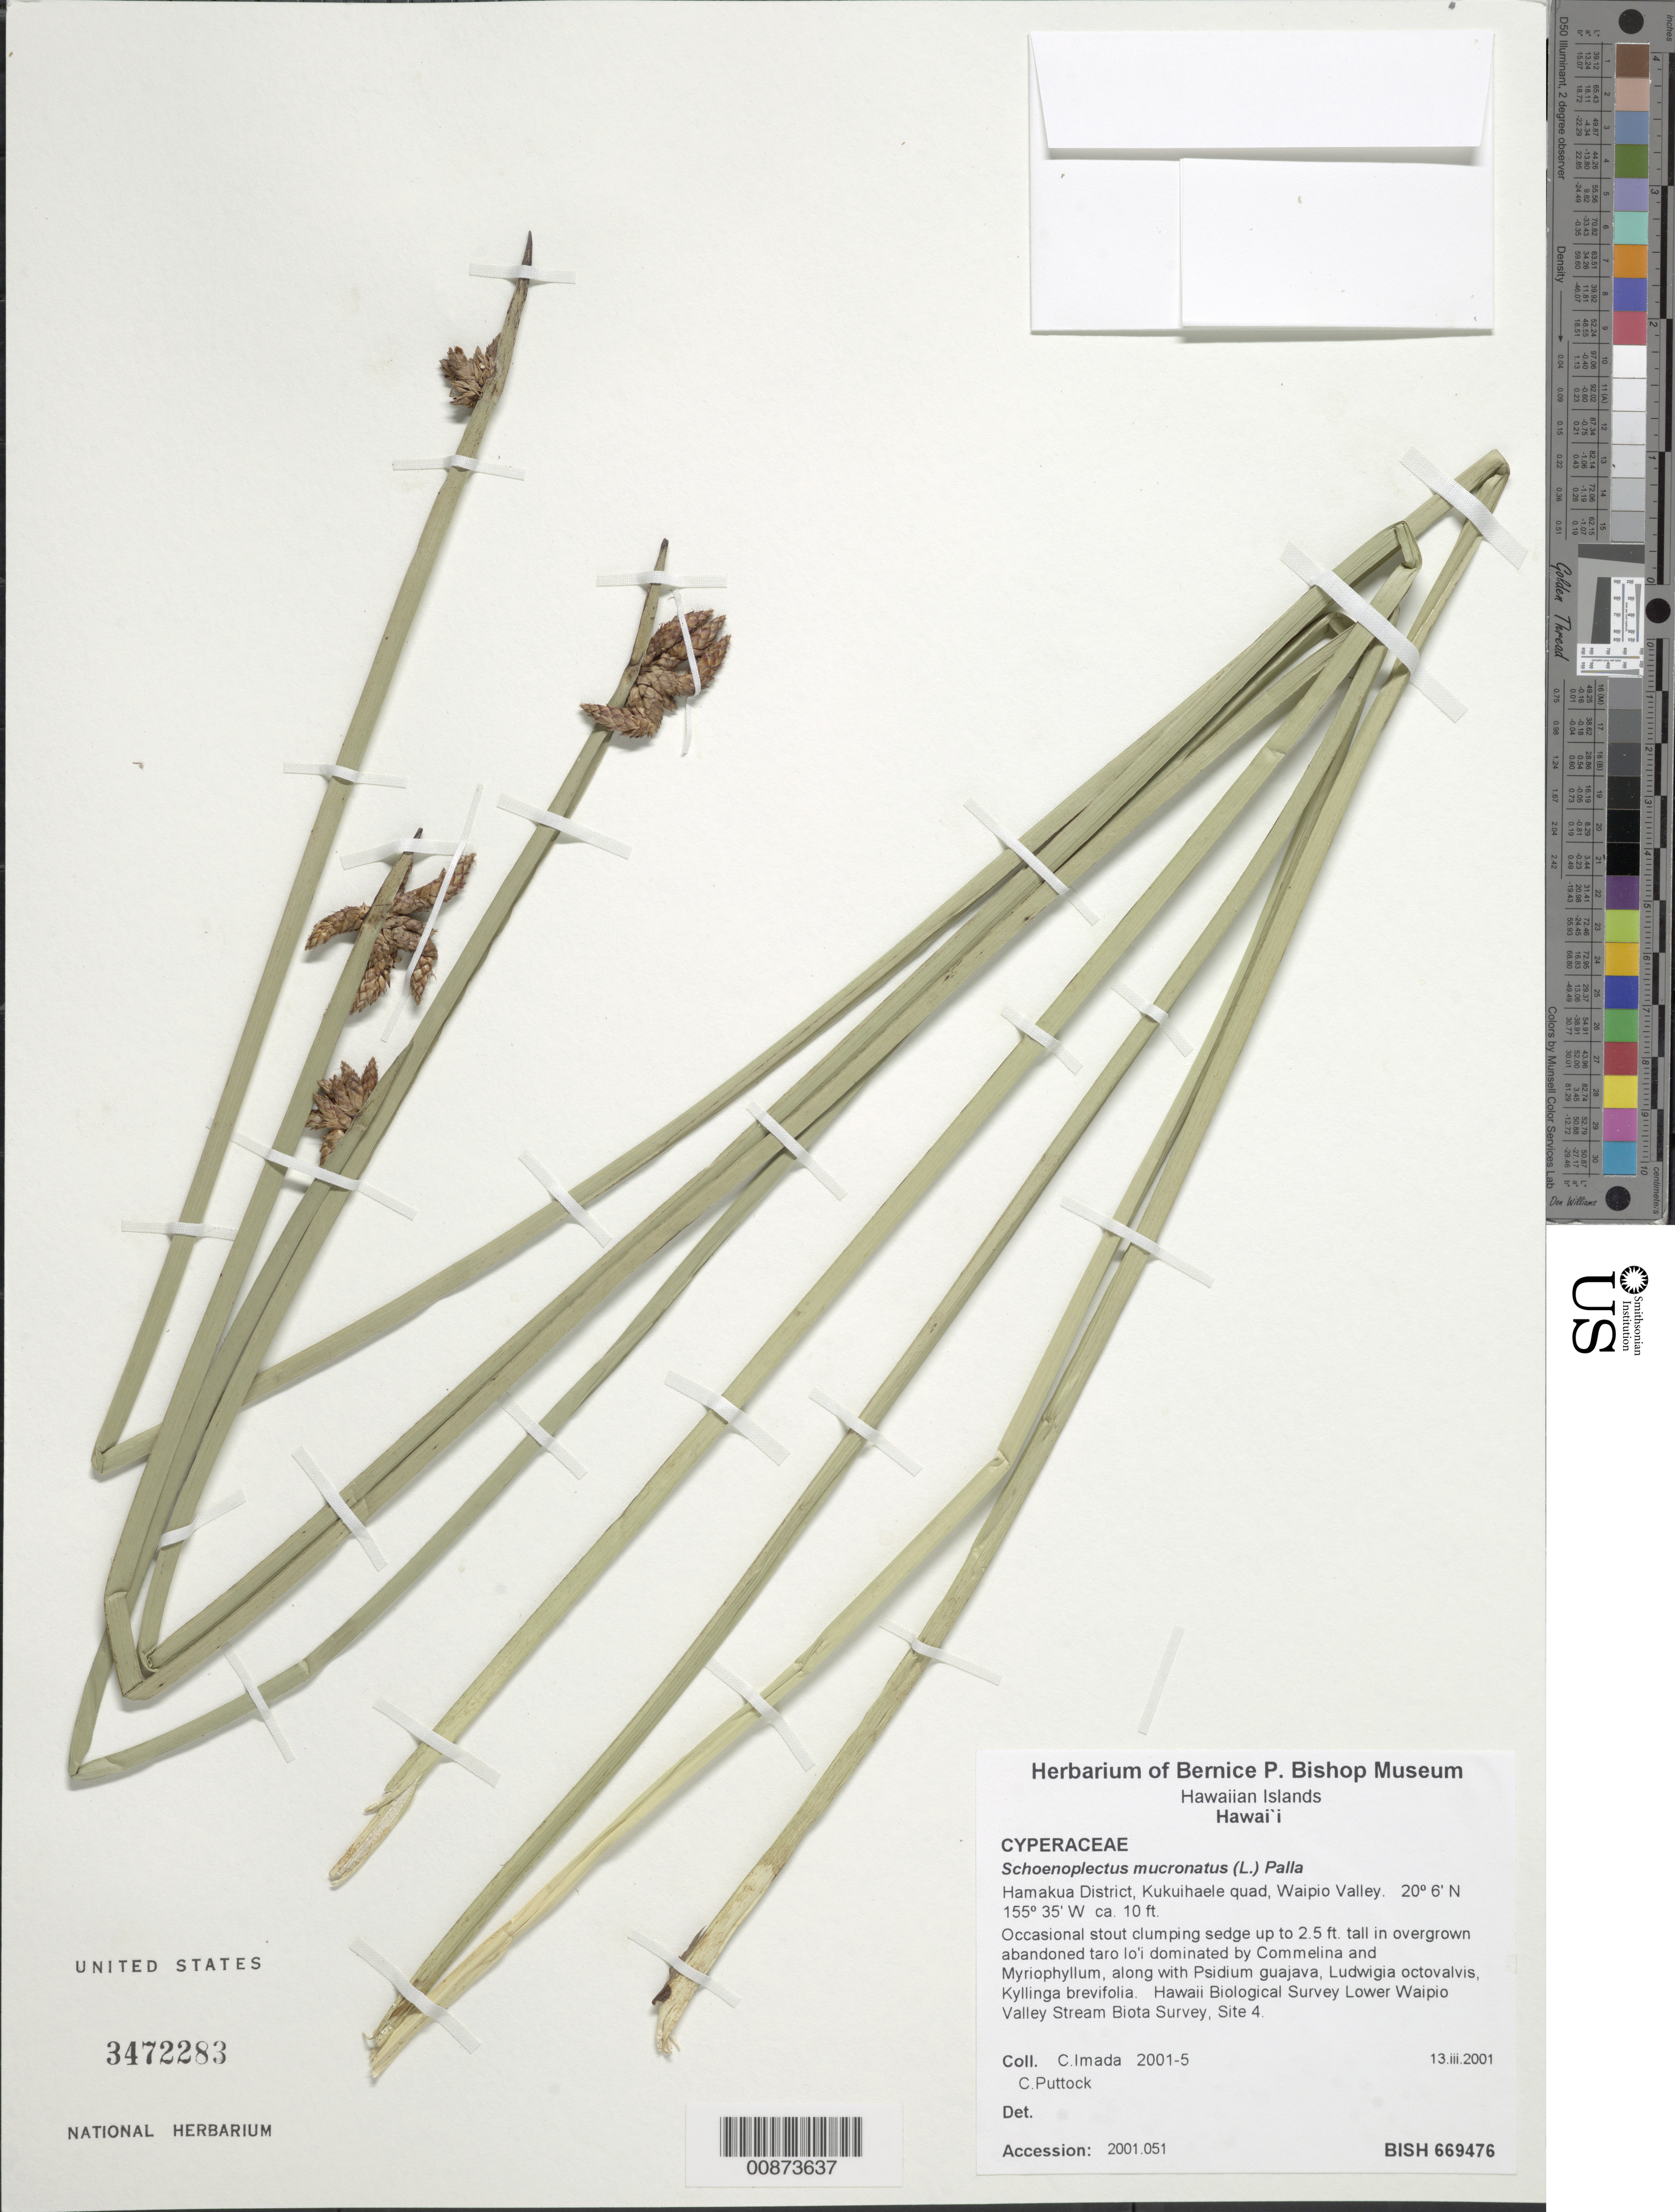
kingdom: Plantae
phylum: Tracheophyta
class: Liliopsida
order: Poales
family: Cyperaceae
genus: Schoenoplectiella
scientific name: Schoenoplectiella mucronata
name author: (L.) Jung & Choi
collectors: C. Imada & C. Puttock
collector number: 2001-5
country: United States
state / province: Hawaii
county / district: Hawaii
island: Hawaii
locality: Kukuihaele, Waipio Valley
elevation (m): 3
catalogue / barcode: US 3472283